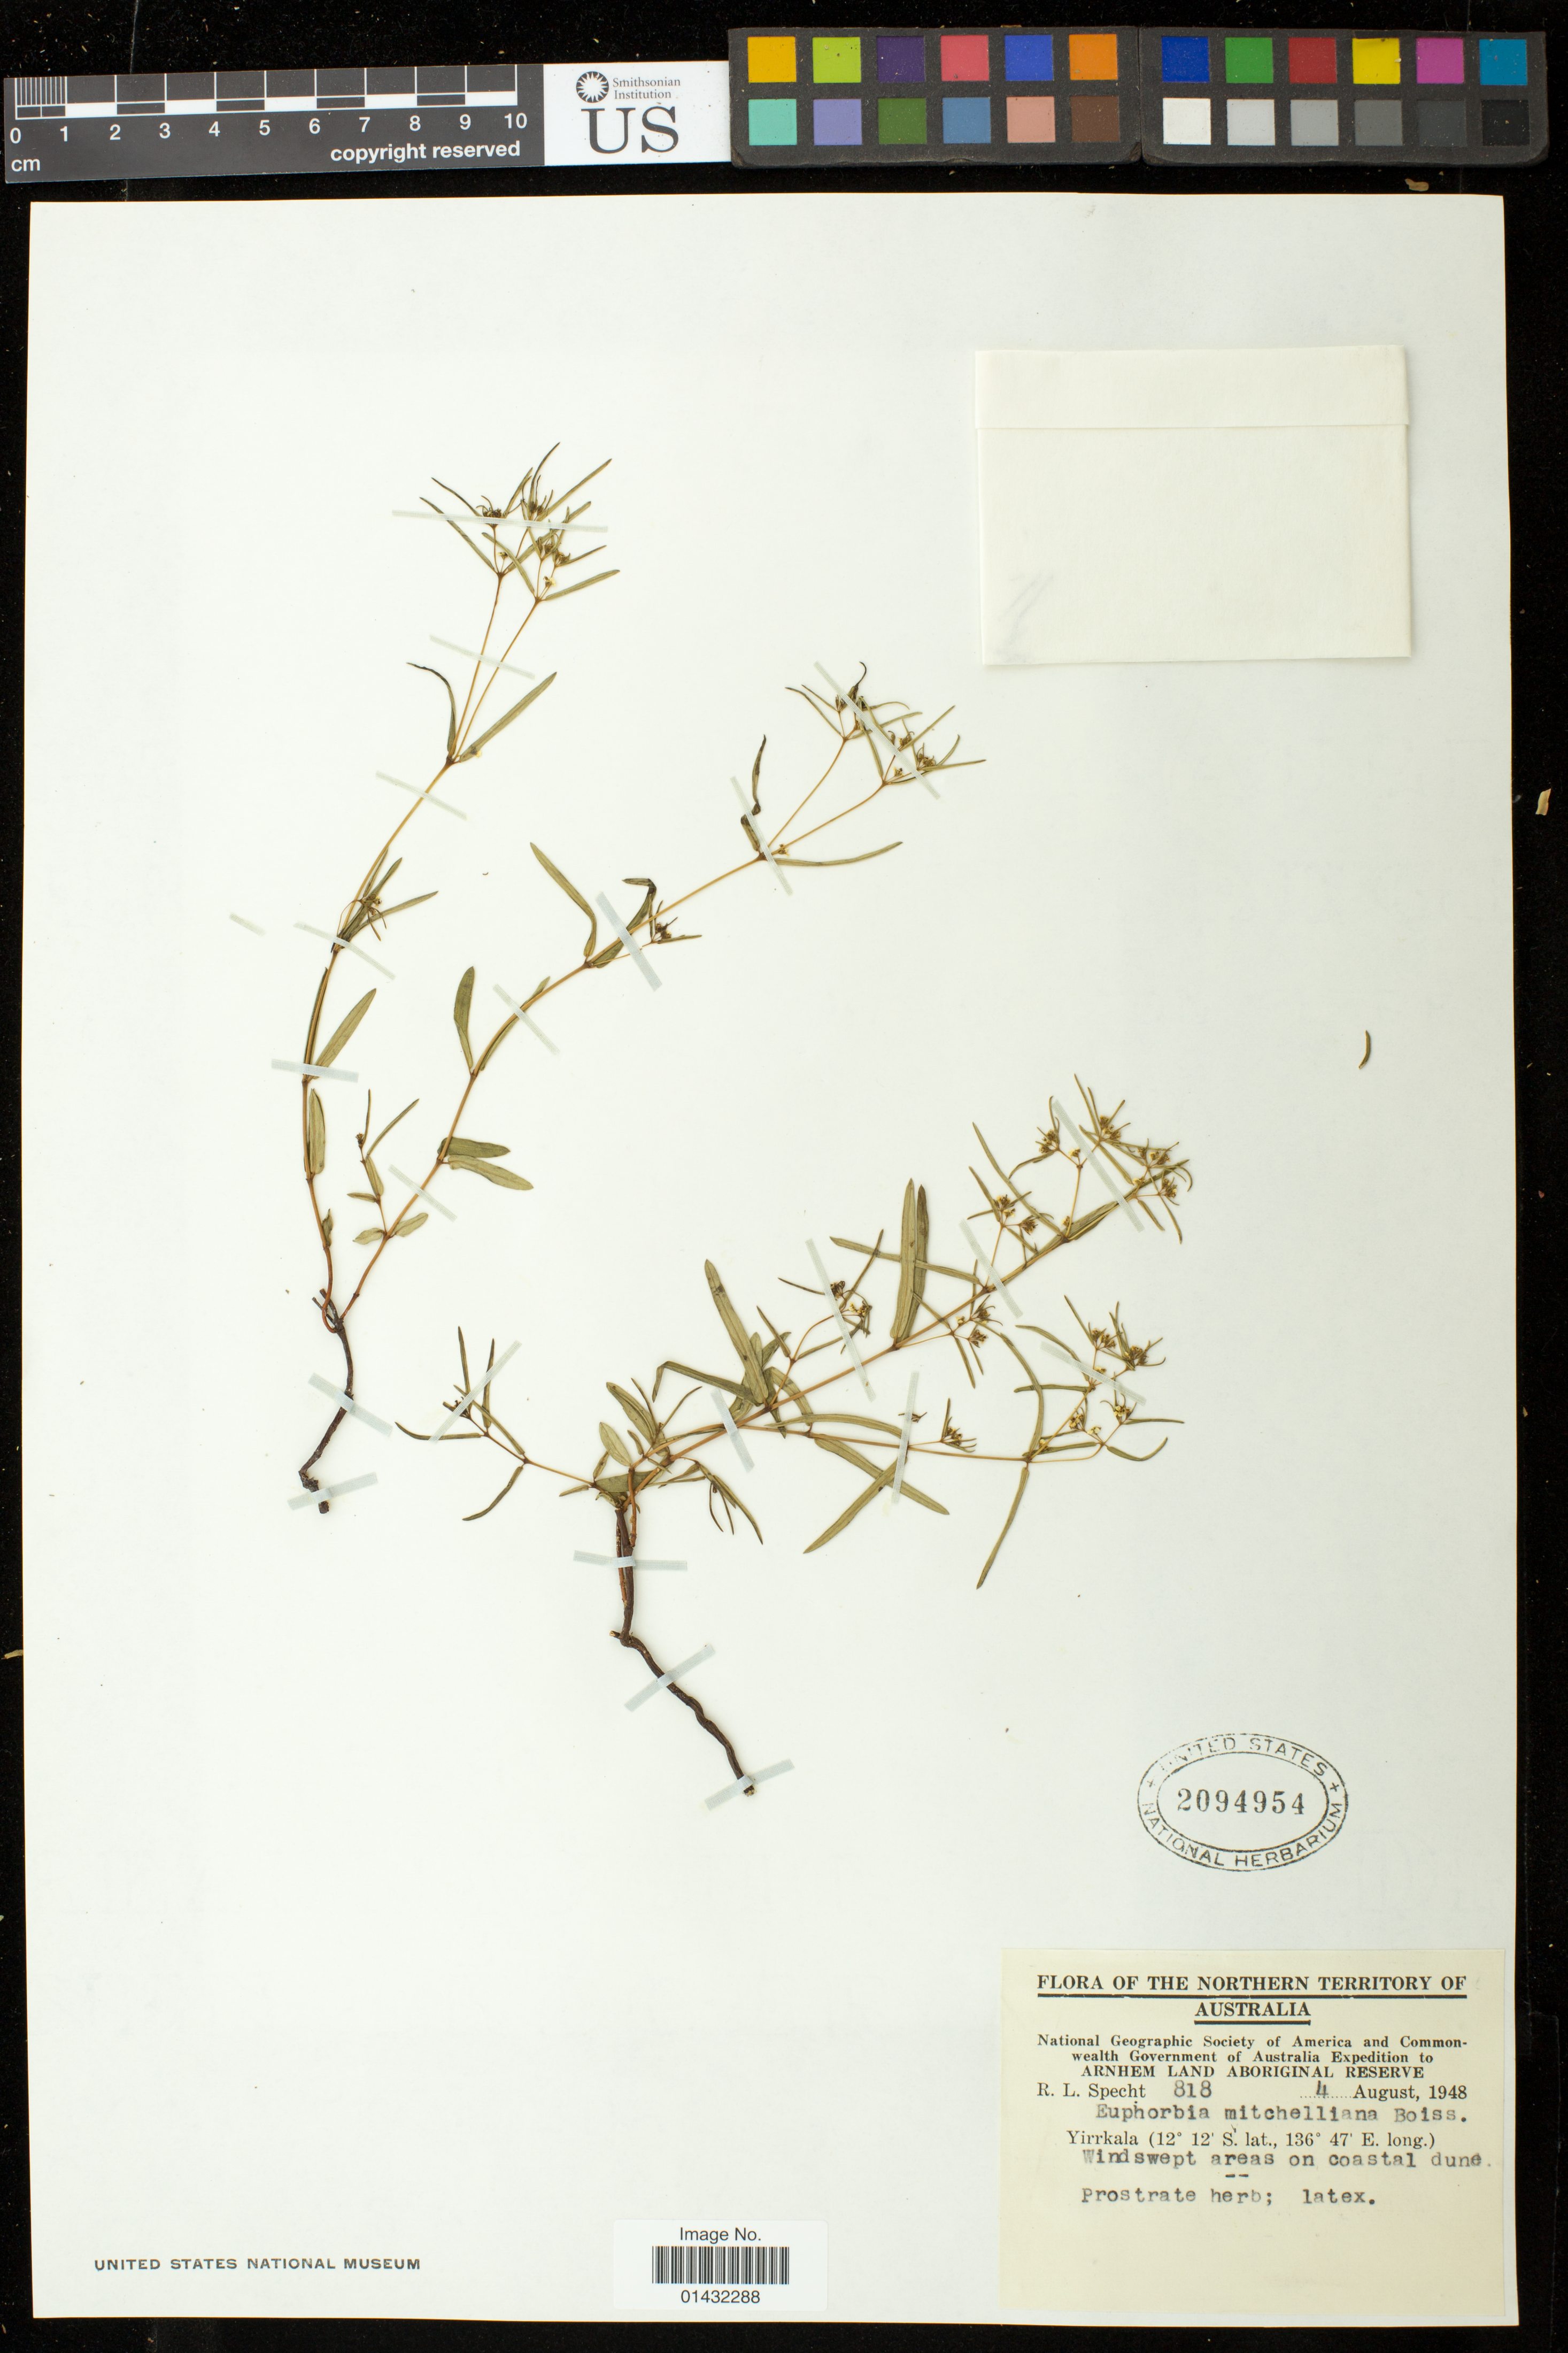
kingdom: Plantae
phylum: Tracheophyta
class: Magnoliopsida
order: Malpighiales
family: Euphorbiaceae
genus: Euphorbia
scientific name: Euphorbia mitchelliana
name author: Boiss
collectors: R. L. Specht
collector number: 818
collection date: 1948-08-04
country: Australia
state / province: Northern Territory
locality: Arnhem Land Aboriginal Reserve; Yirrkala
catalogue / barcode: US 2094954